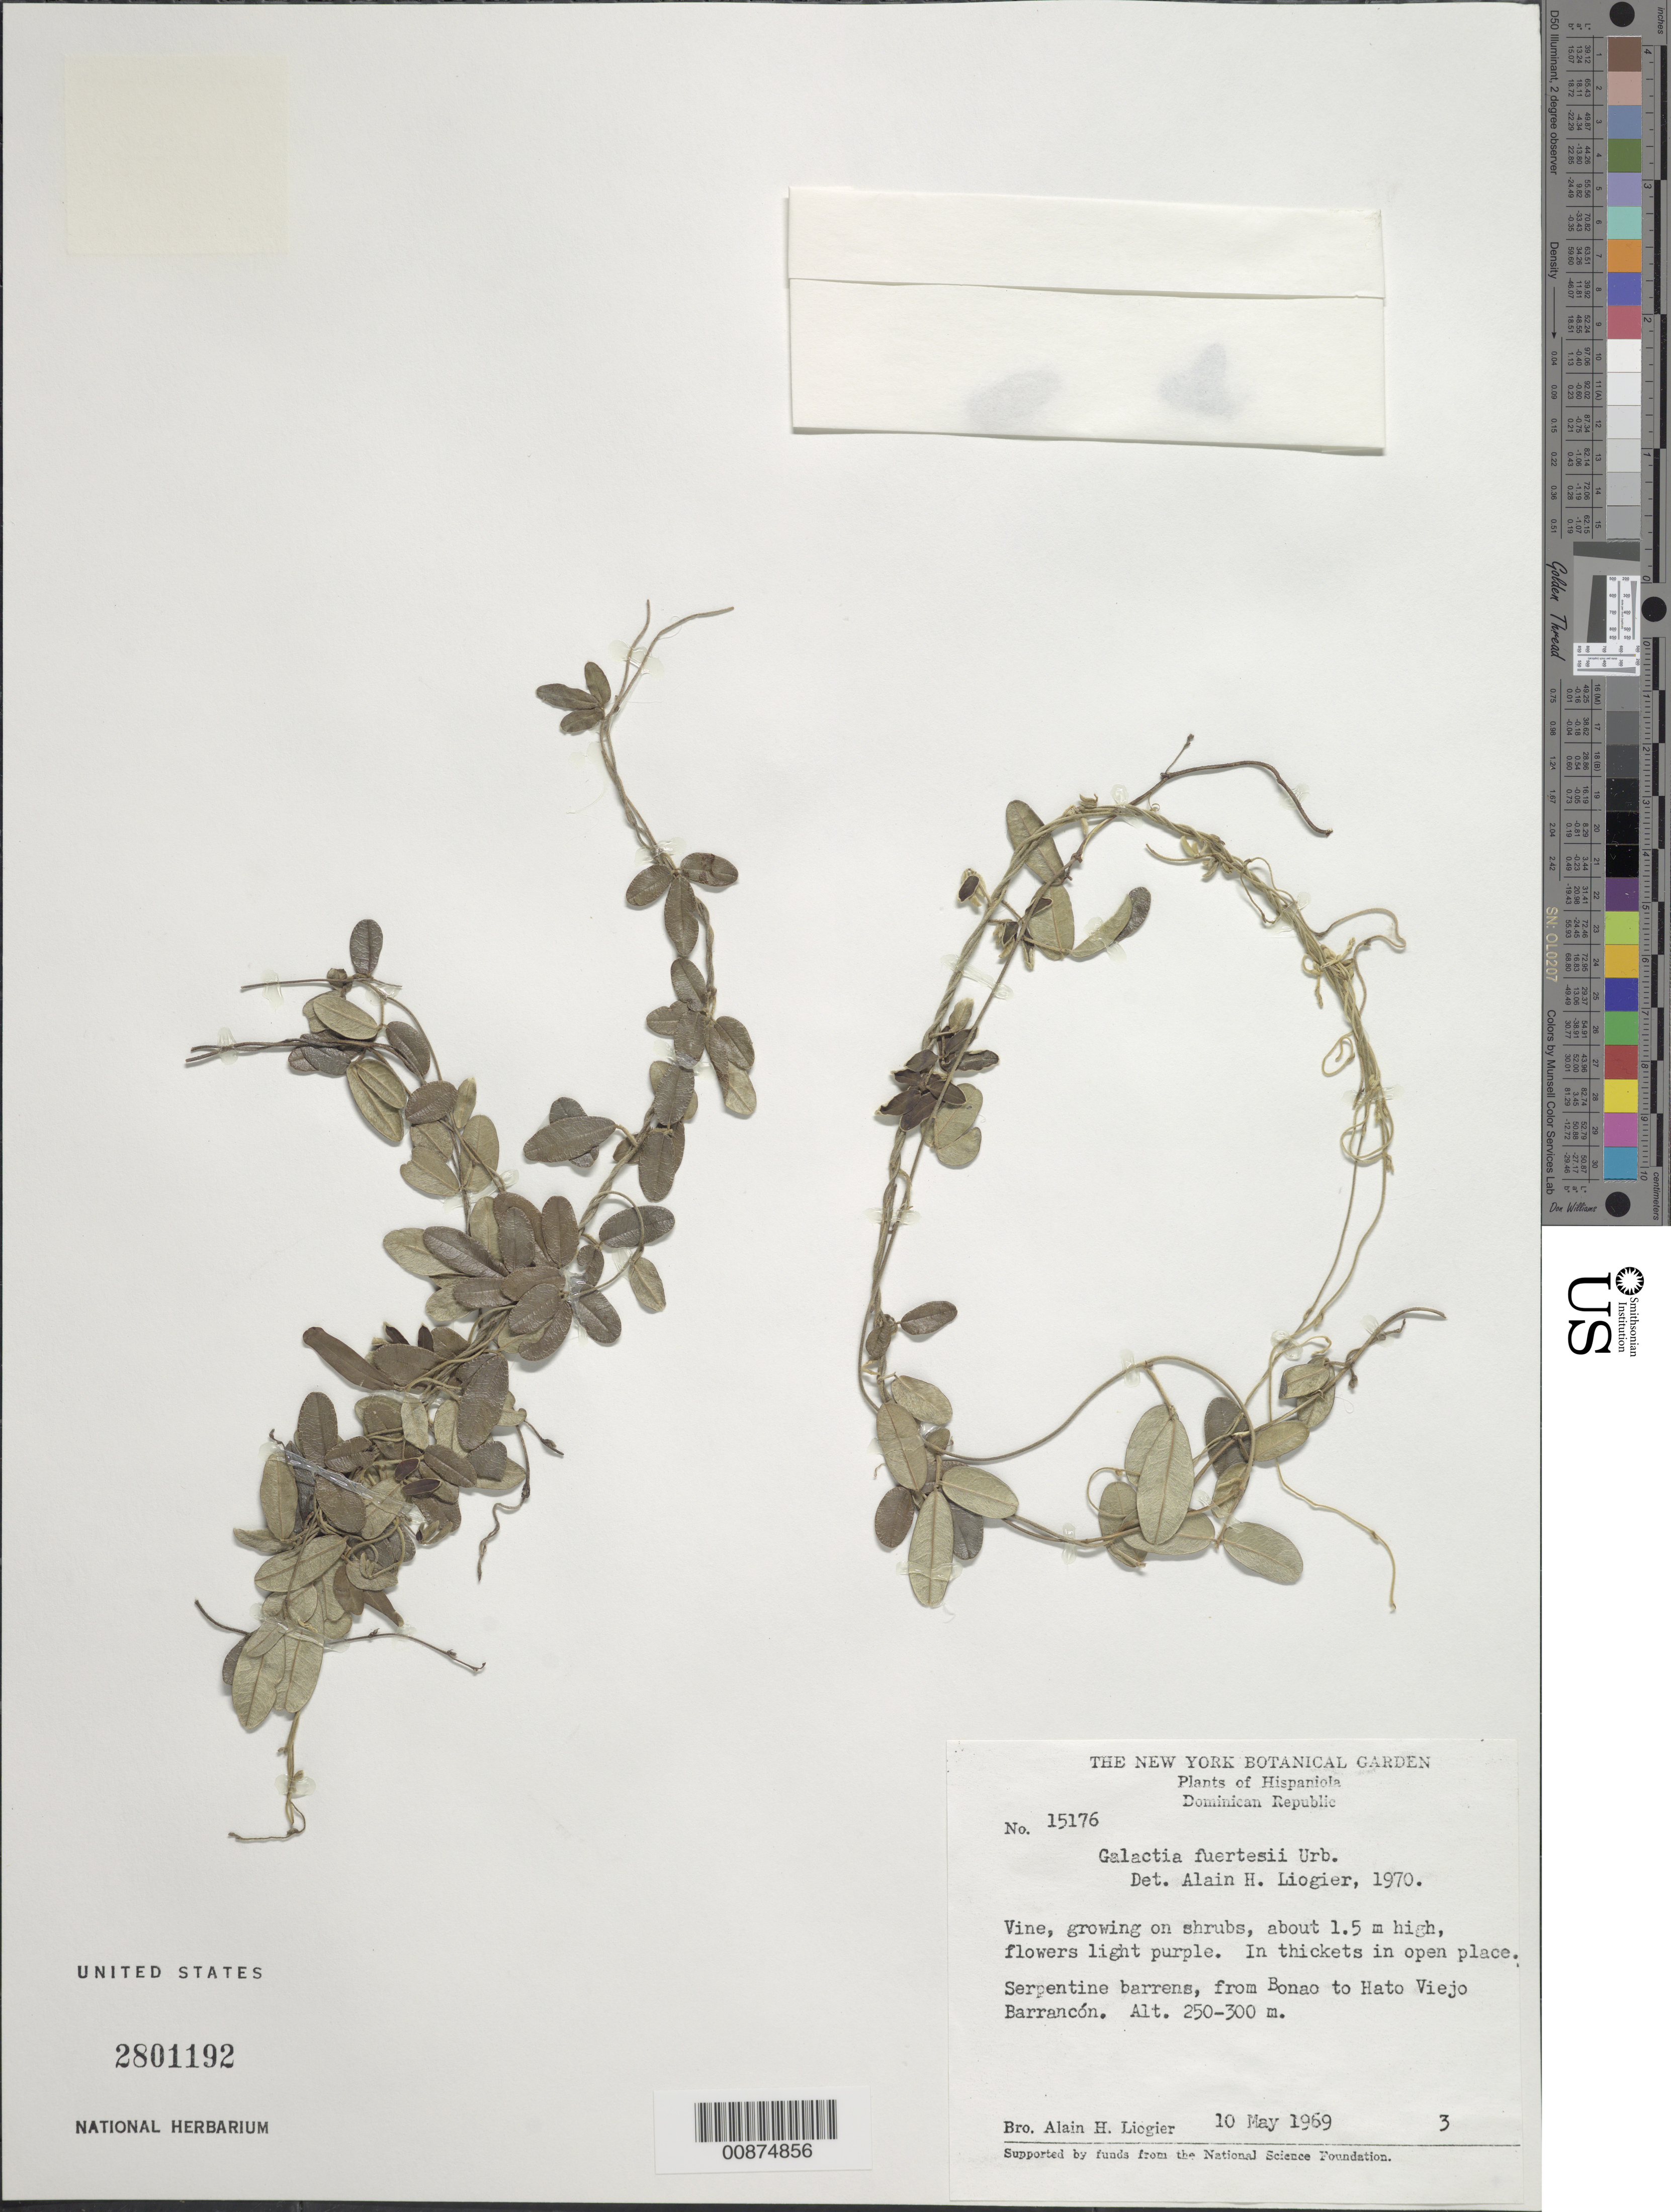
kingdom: Plantae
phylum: Tracheophyta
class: Magnoliopsida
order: Fabales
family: Fabaceae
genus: Galactia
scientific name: Galactia fuertesii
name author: Urb.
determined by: Liogier, Alain H.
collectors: A. H. Liogier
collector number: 15176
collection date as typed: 10 May 1969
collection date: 1969-05-10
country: Dominican Republic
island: Hispaniola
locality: Serpentine barrens, from Bonao to Hato Viejo, Barrancón.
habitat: Vine, growing on shrubs. In thickets in open places. Serpentine barrens.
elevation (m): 250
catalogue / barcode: US 2801192